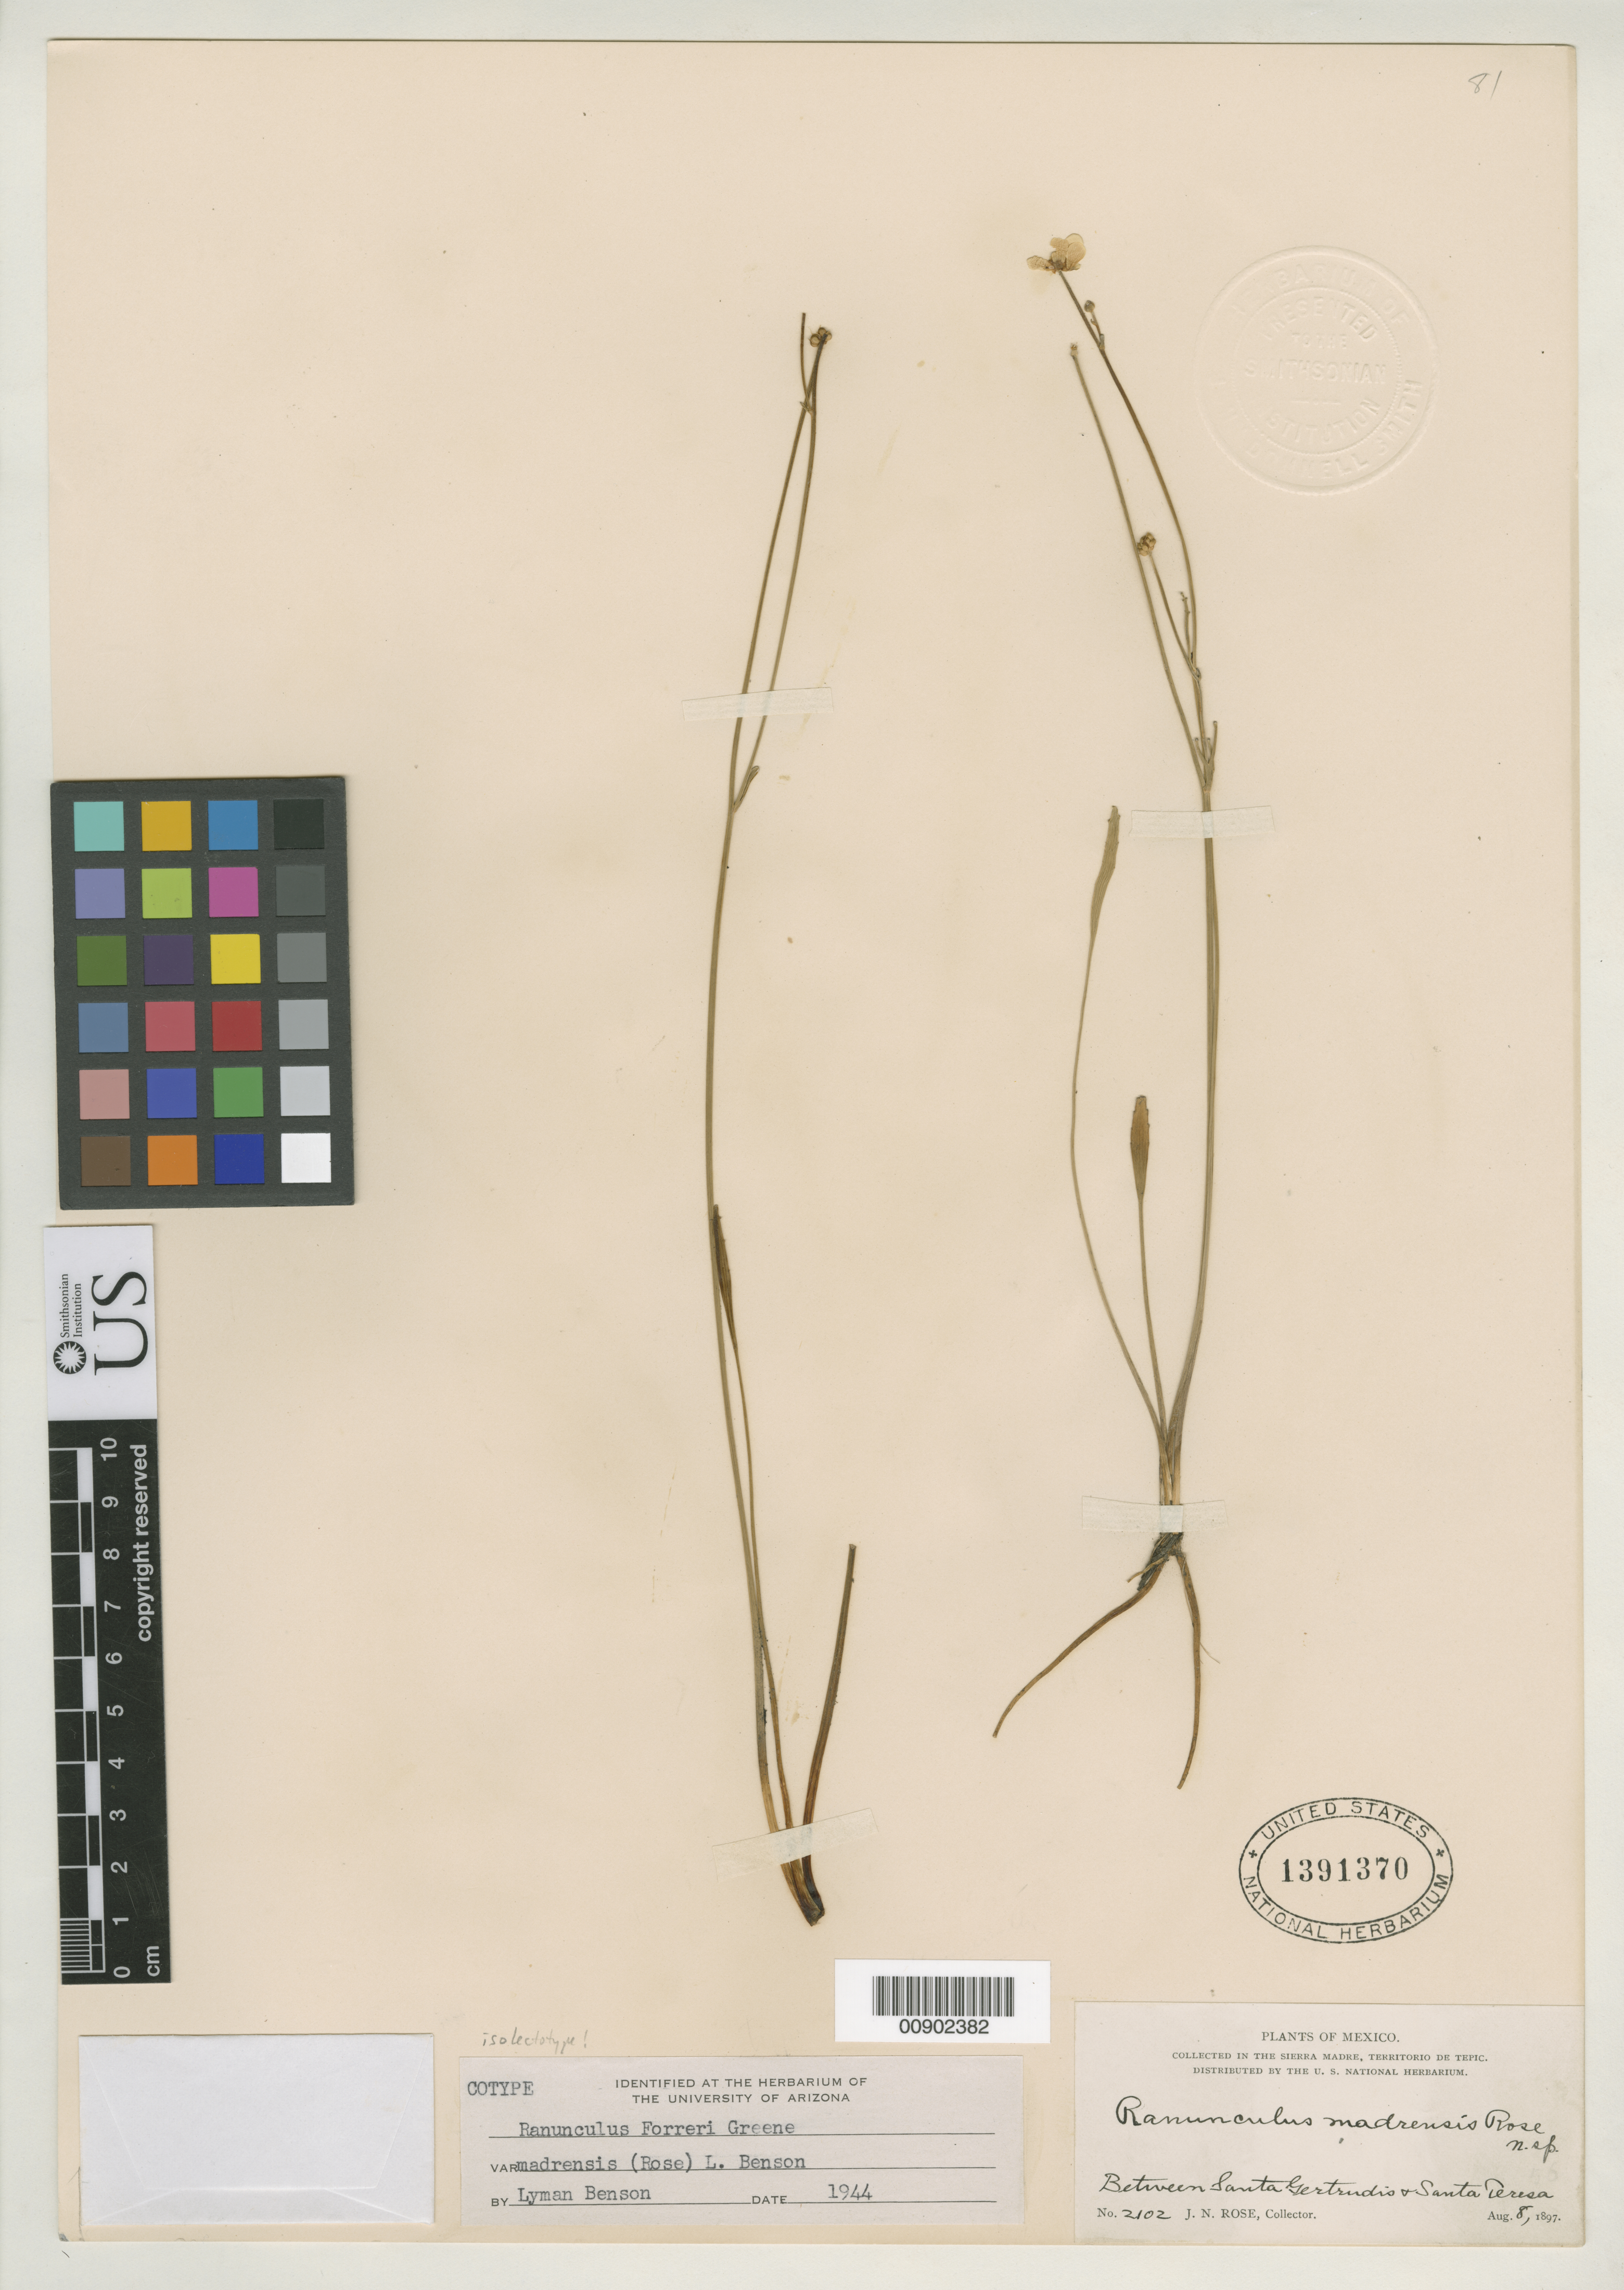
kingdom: Plantae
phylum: Tracheophyta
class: Magnoliopsida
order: Ranunculales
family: Ranunculaceae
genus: Ranunculus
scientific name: Ranunculus madrensis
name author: Rose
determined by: Benson, L. D., (POM), Pomona College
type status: Isolectotype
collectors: J. N. Rose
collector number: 2102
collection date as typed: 08 Aug 1897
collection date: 1897-08-08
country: Mexico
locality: Sierra Madre, Territorio de Tepic. Between Santa Gertrudio & Santa Teresa.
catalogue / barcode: US 1391370